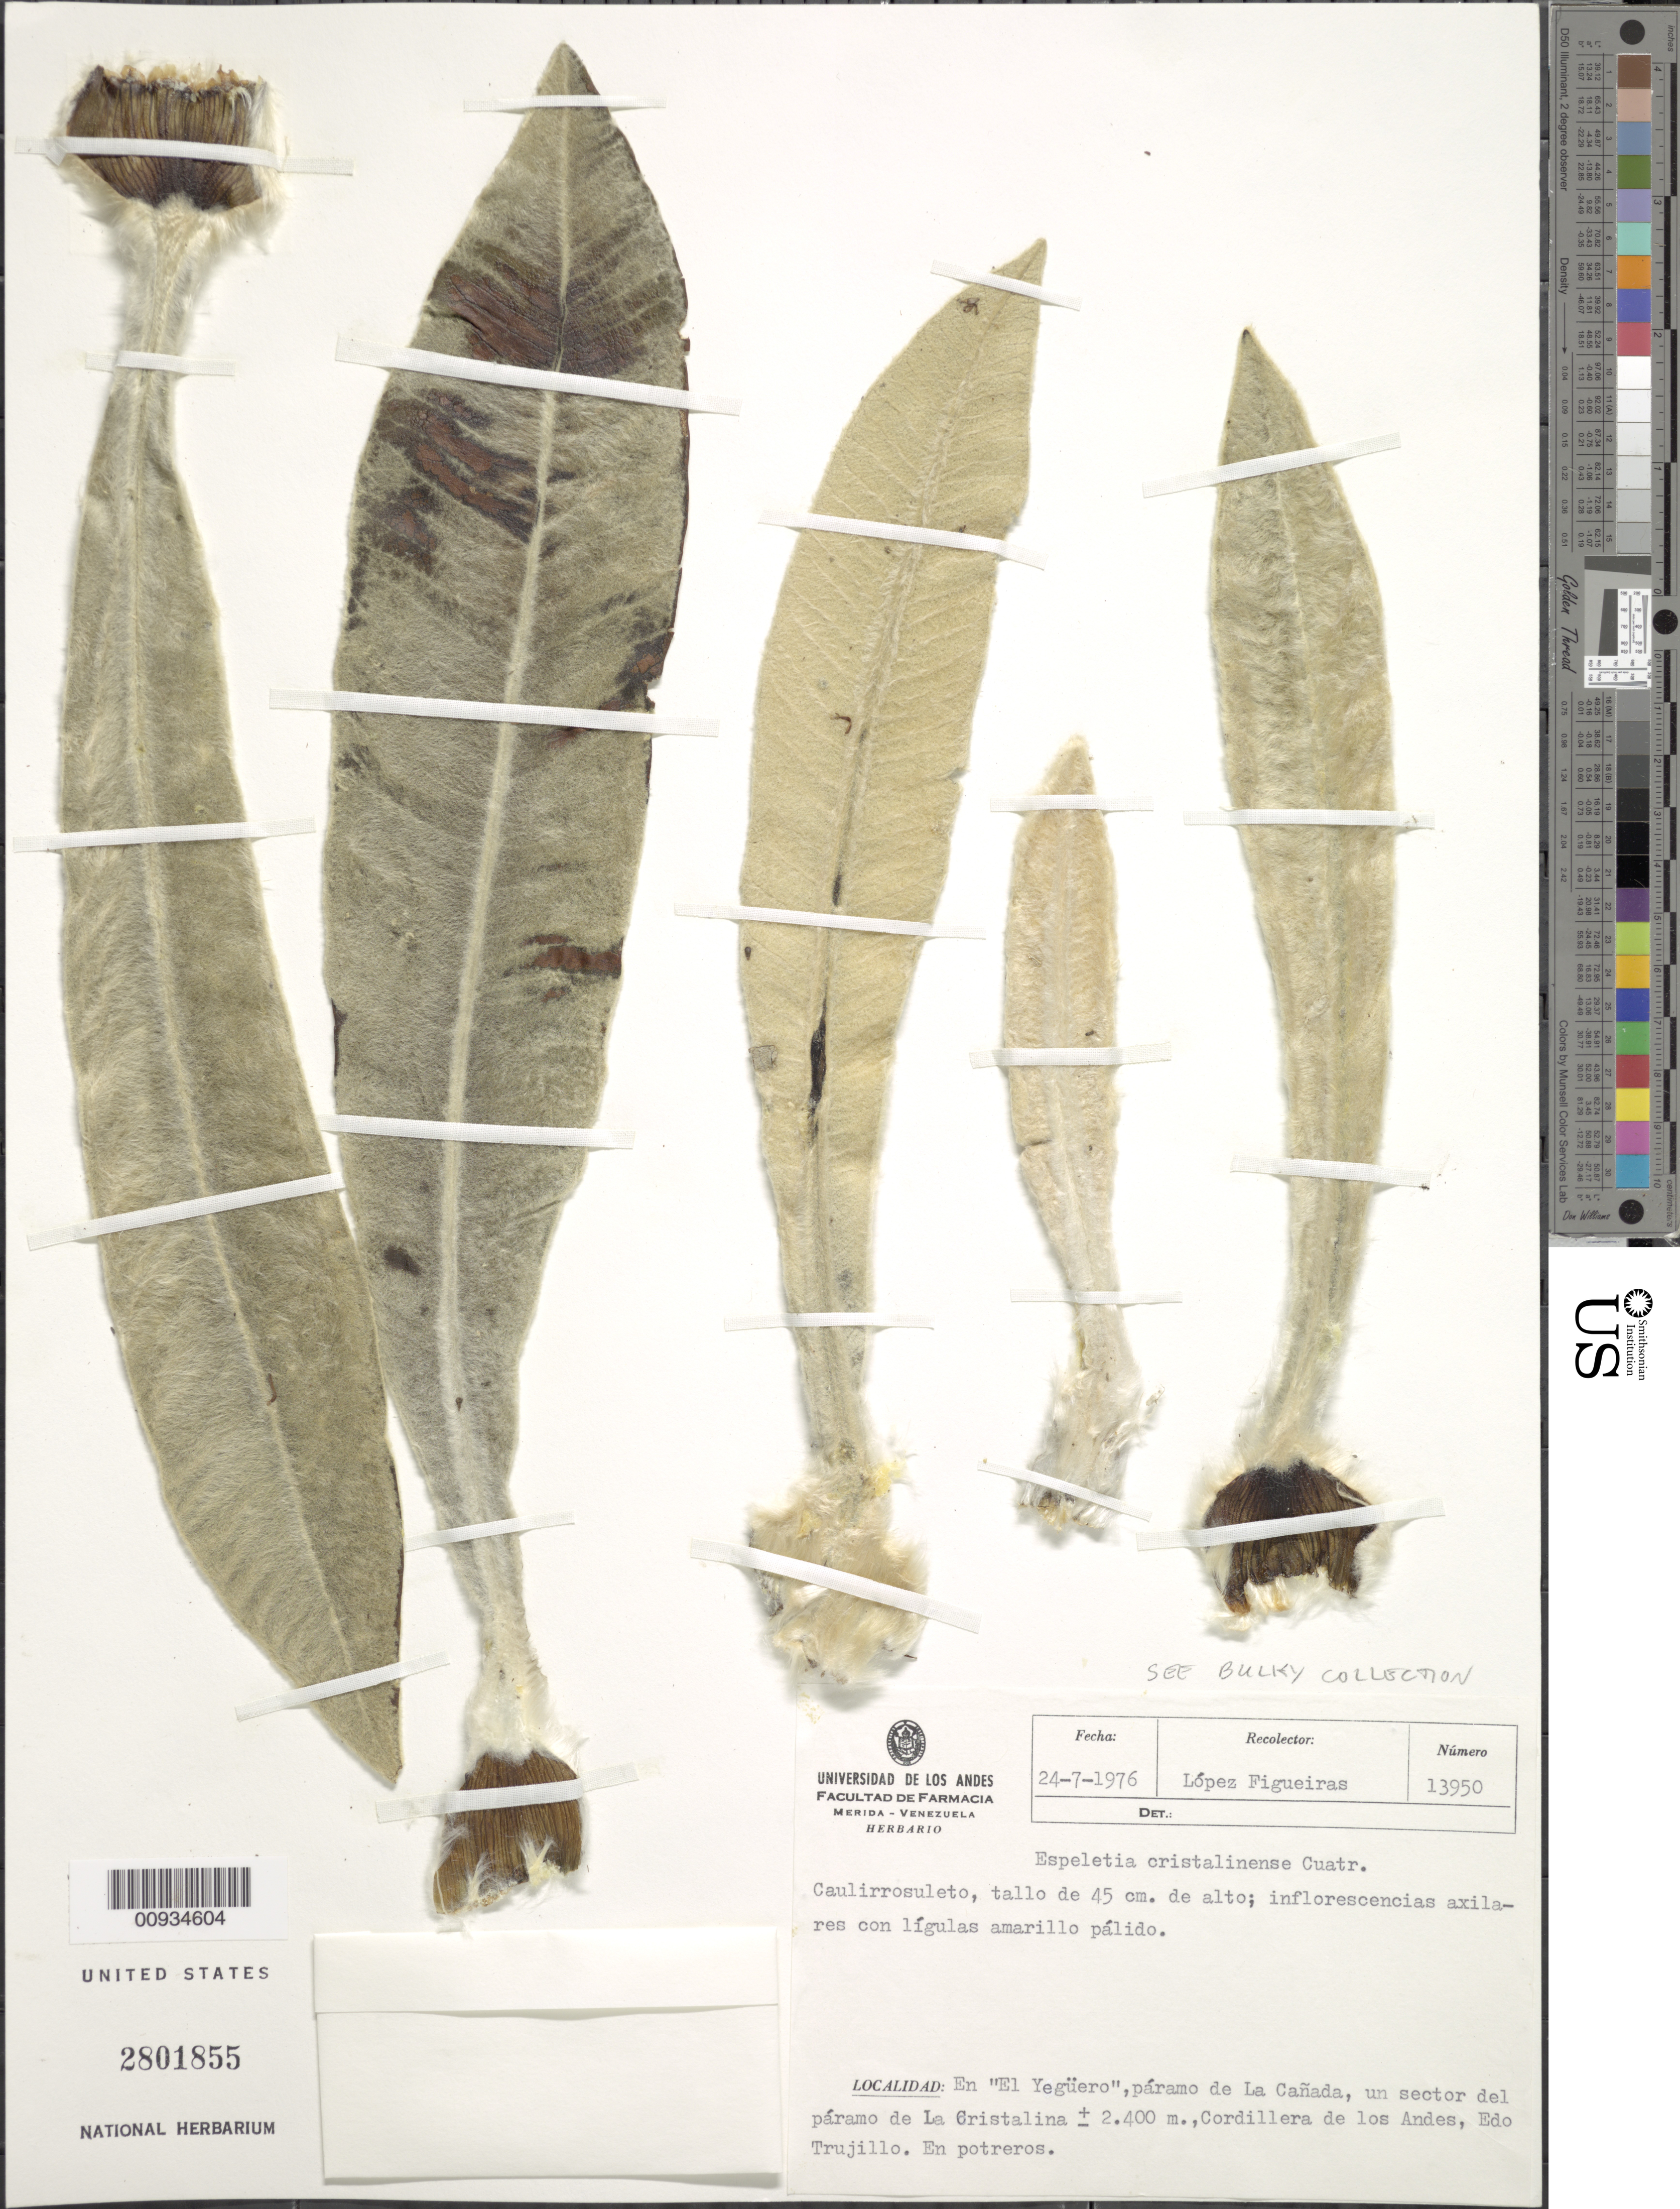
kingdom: Plantae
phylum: Tracheophyta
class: Magnoliopsida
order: Asterales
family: Asteraceae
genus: Espeletiopsis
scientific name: Espeletiopsis cristalinensis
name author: (Cuatrec.) Cuatrec.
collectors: M. López Figueiras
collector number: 13950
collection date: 1976-07-24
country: Venezuela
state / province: Trujillo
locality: En "El Yeguero", paramo de La Cañada, un sector del paramo de La Cristalina, Cordillera de los Andes, Edo. Trujillo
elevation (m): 2400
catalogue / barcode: US 2801855